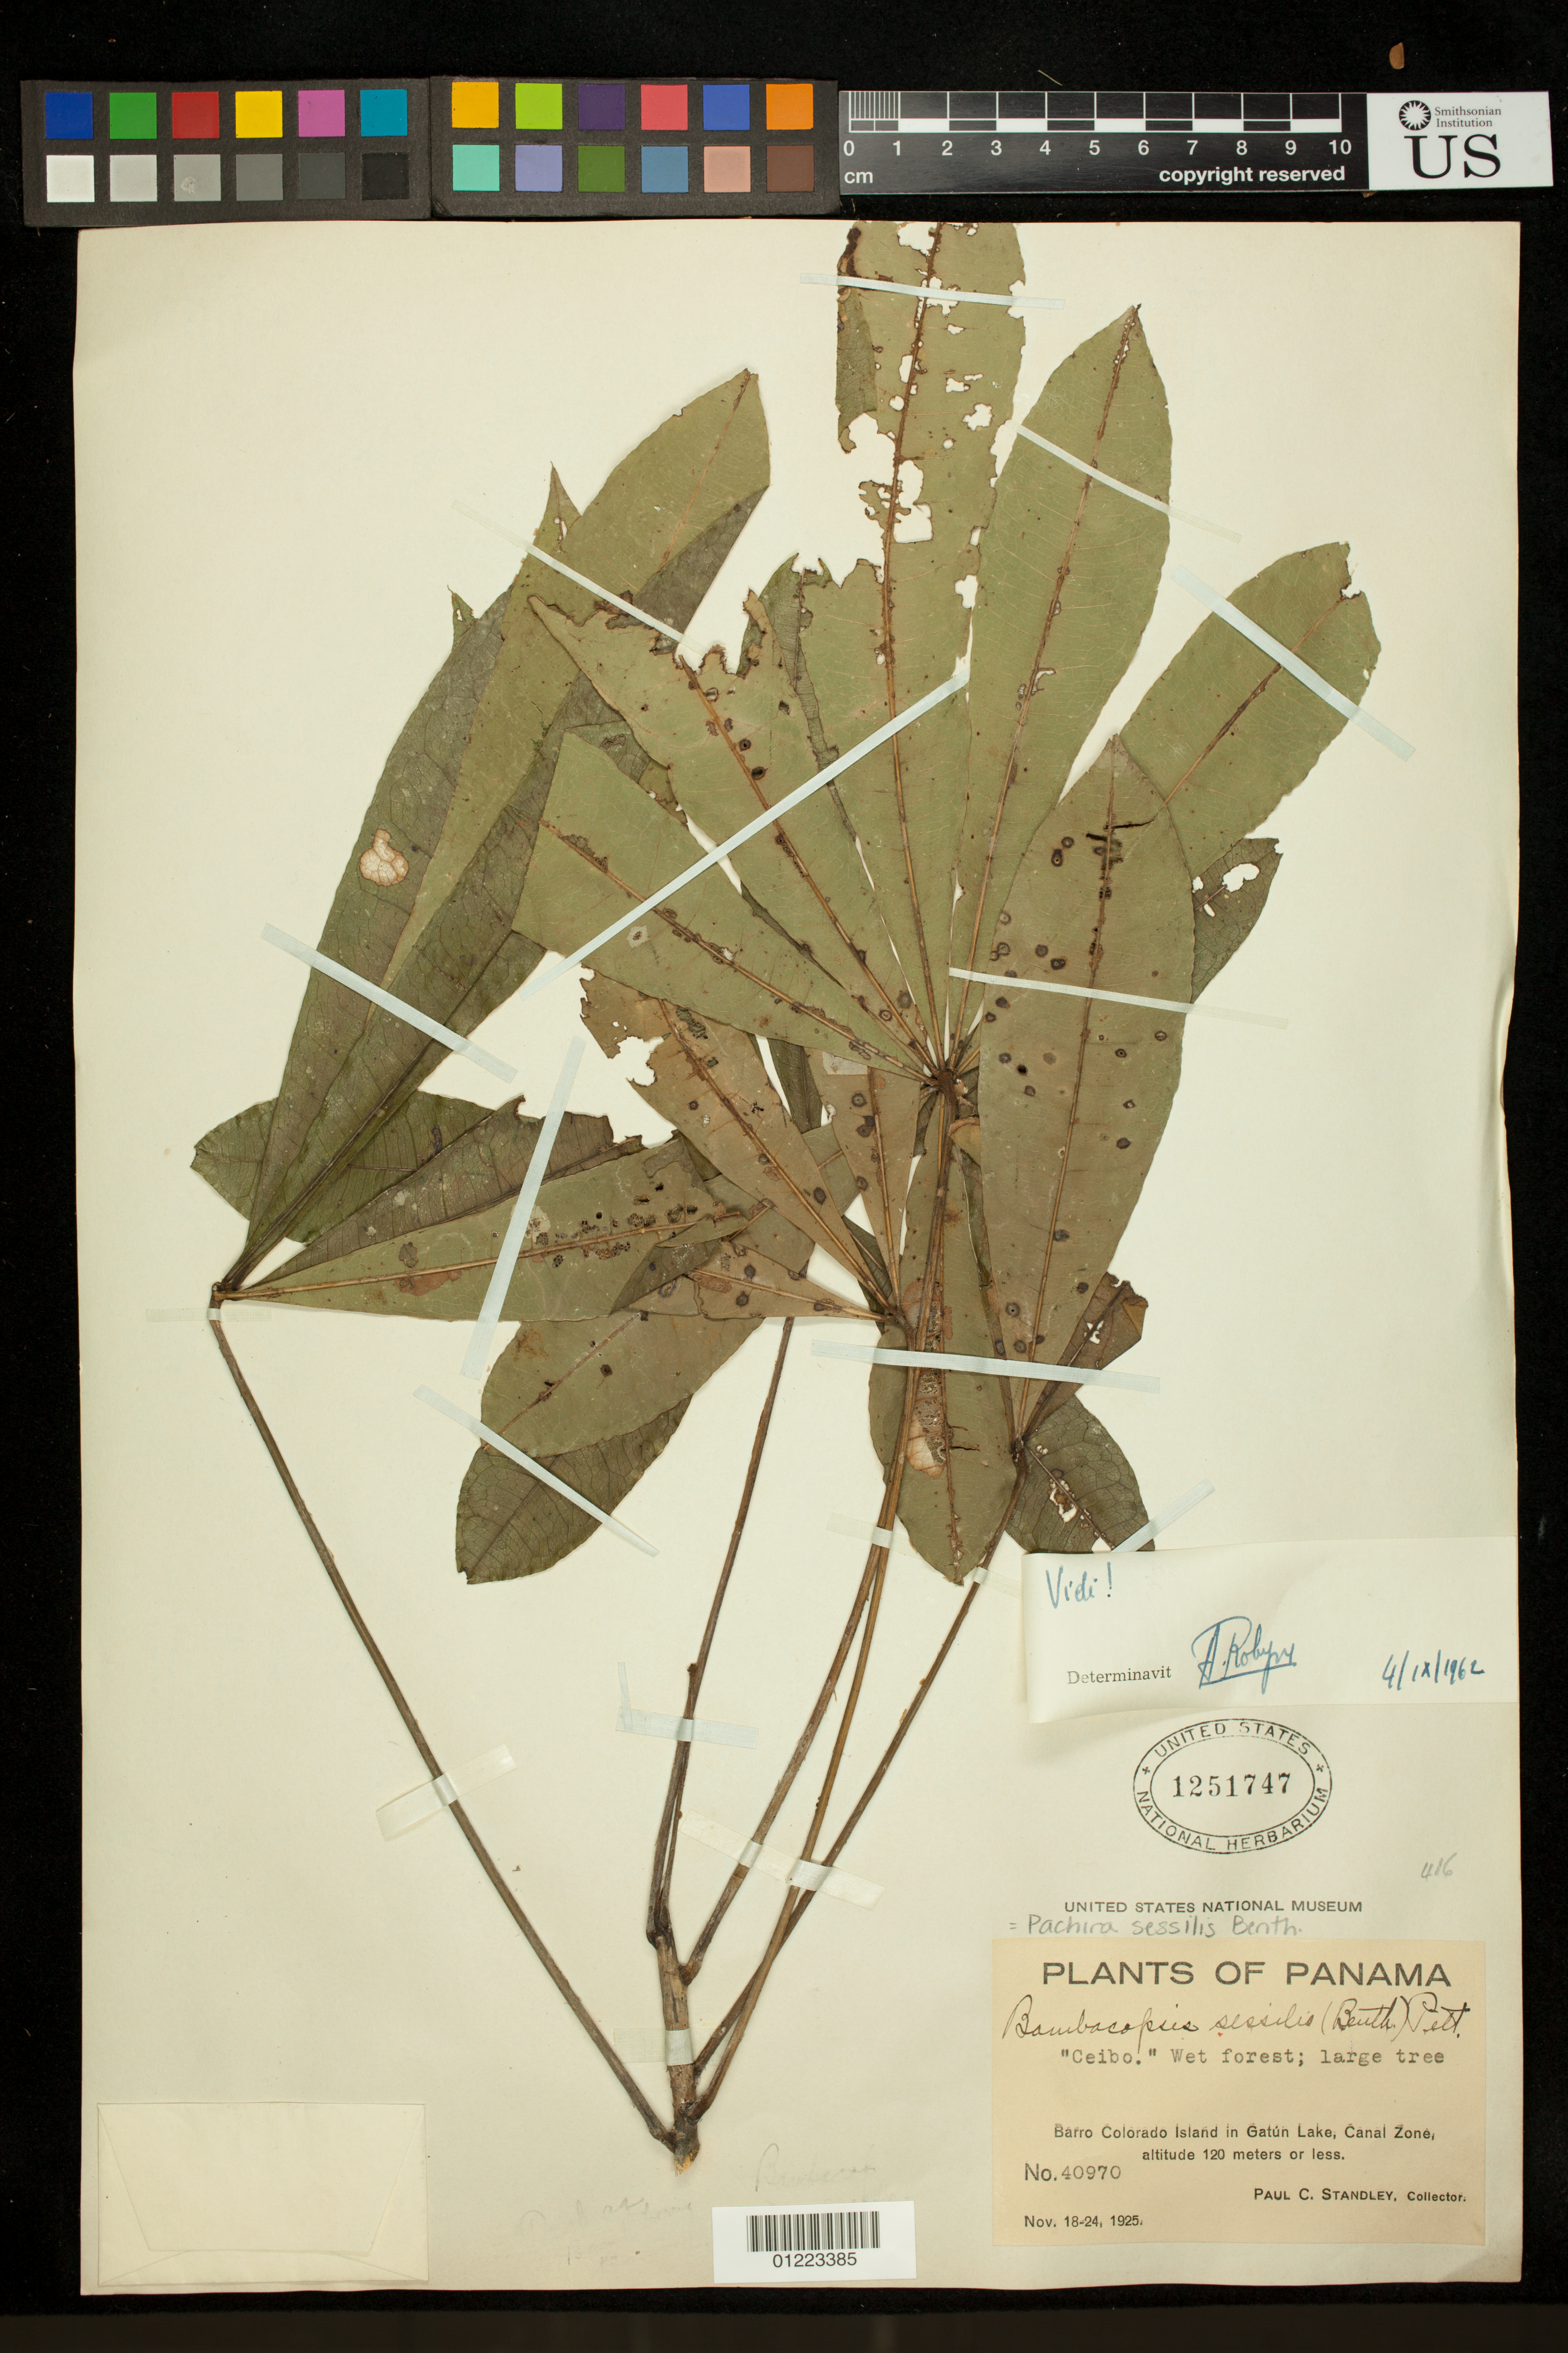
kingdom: Plantae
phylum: Tracheophyta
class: Magnoliopsida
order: Malvales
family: Malvaceae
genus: Pachira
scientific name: Pachira sessilis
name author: Benth.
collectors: P. C. Standley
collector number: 40970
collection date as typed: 1925-11-18 to 1925-11-24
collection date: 1925-11-18/1925-11-24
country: Panama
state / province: Panamá Oeste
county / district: Canal Zone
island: Barro Colorado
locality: Barro Colorado Island in Gatun Lake, Canal Zone.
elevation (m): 120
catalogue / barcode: US 1251747